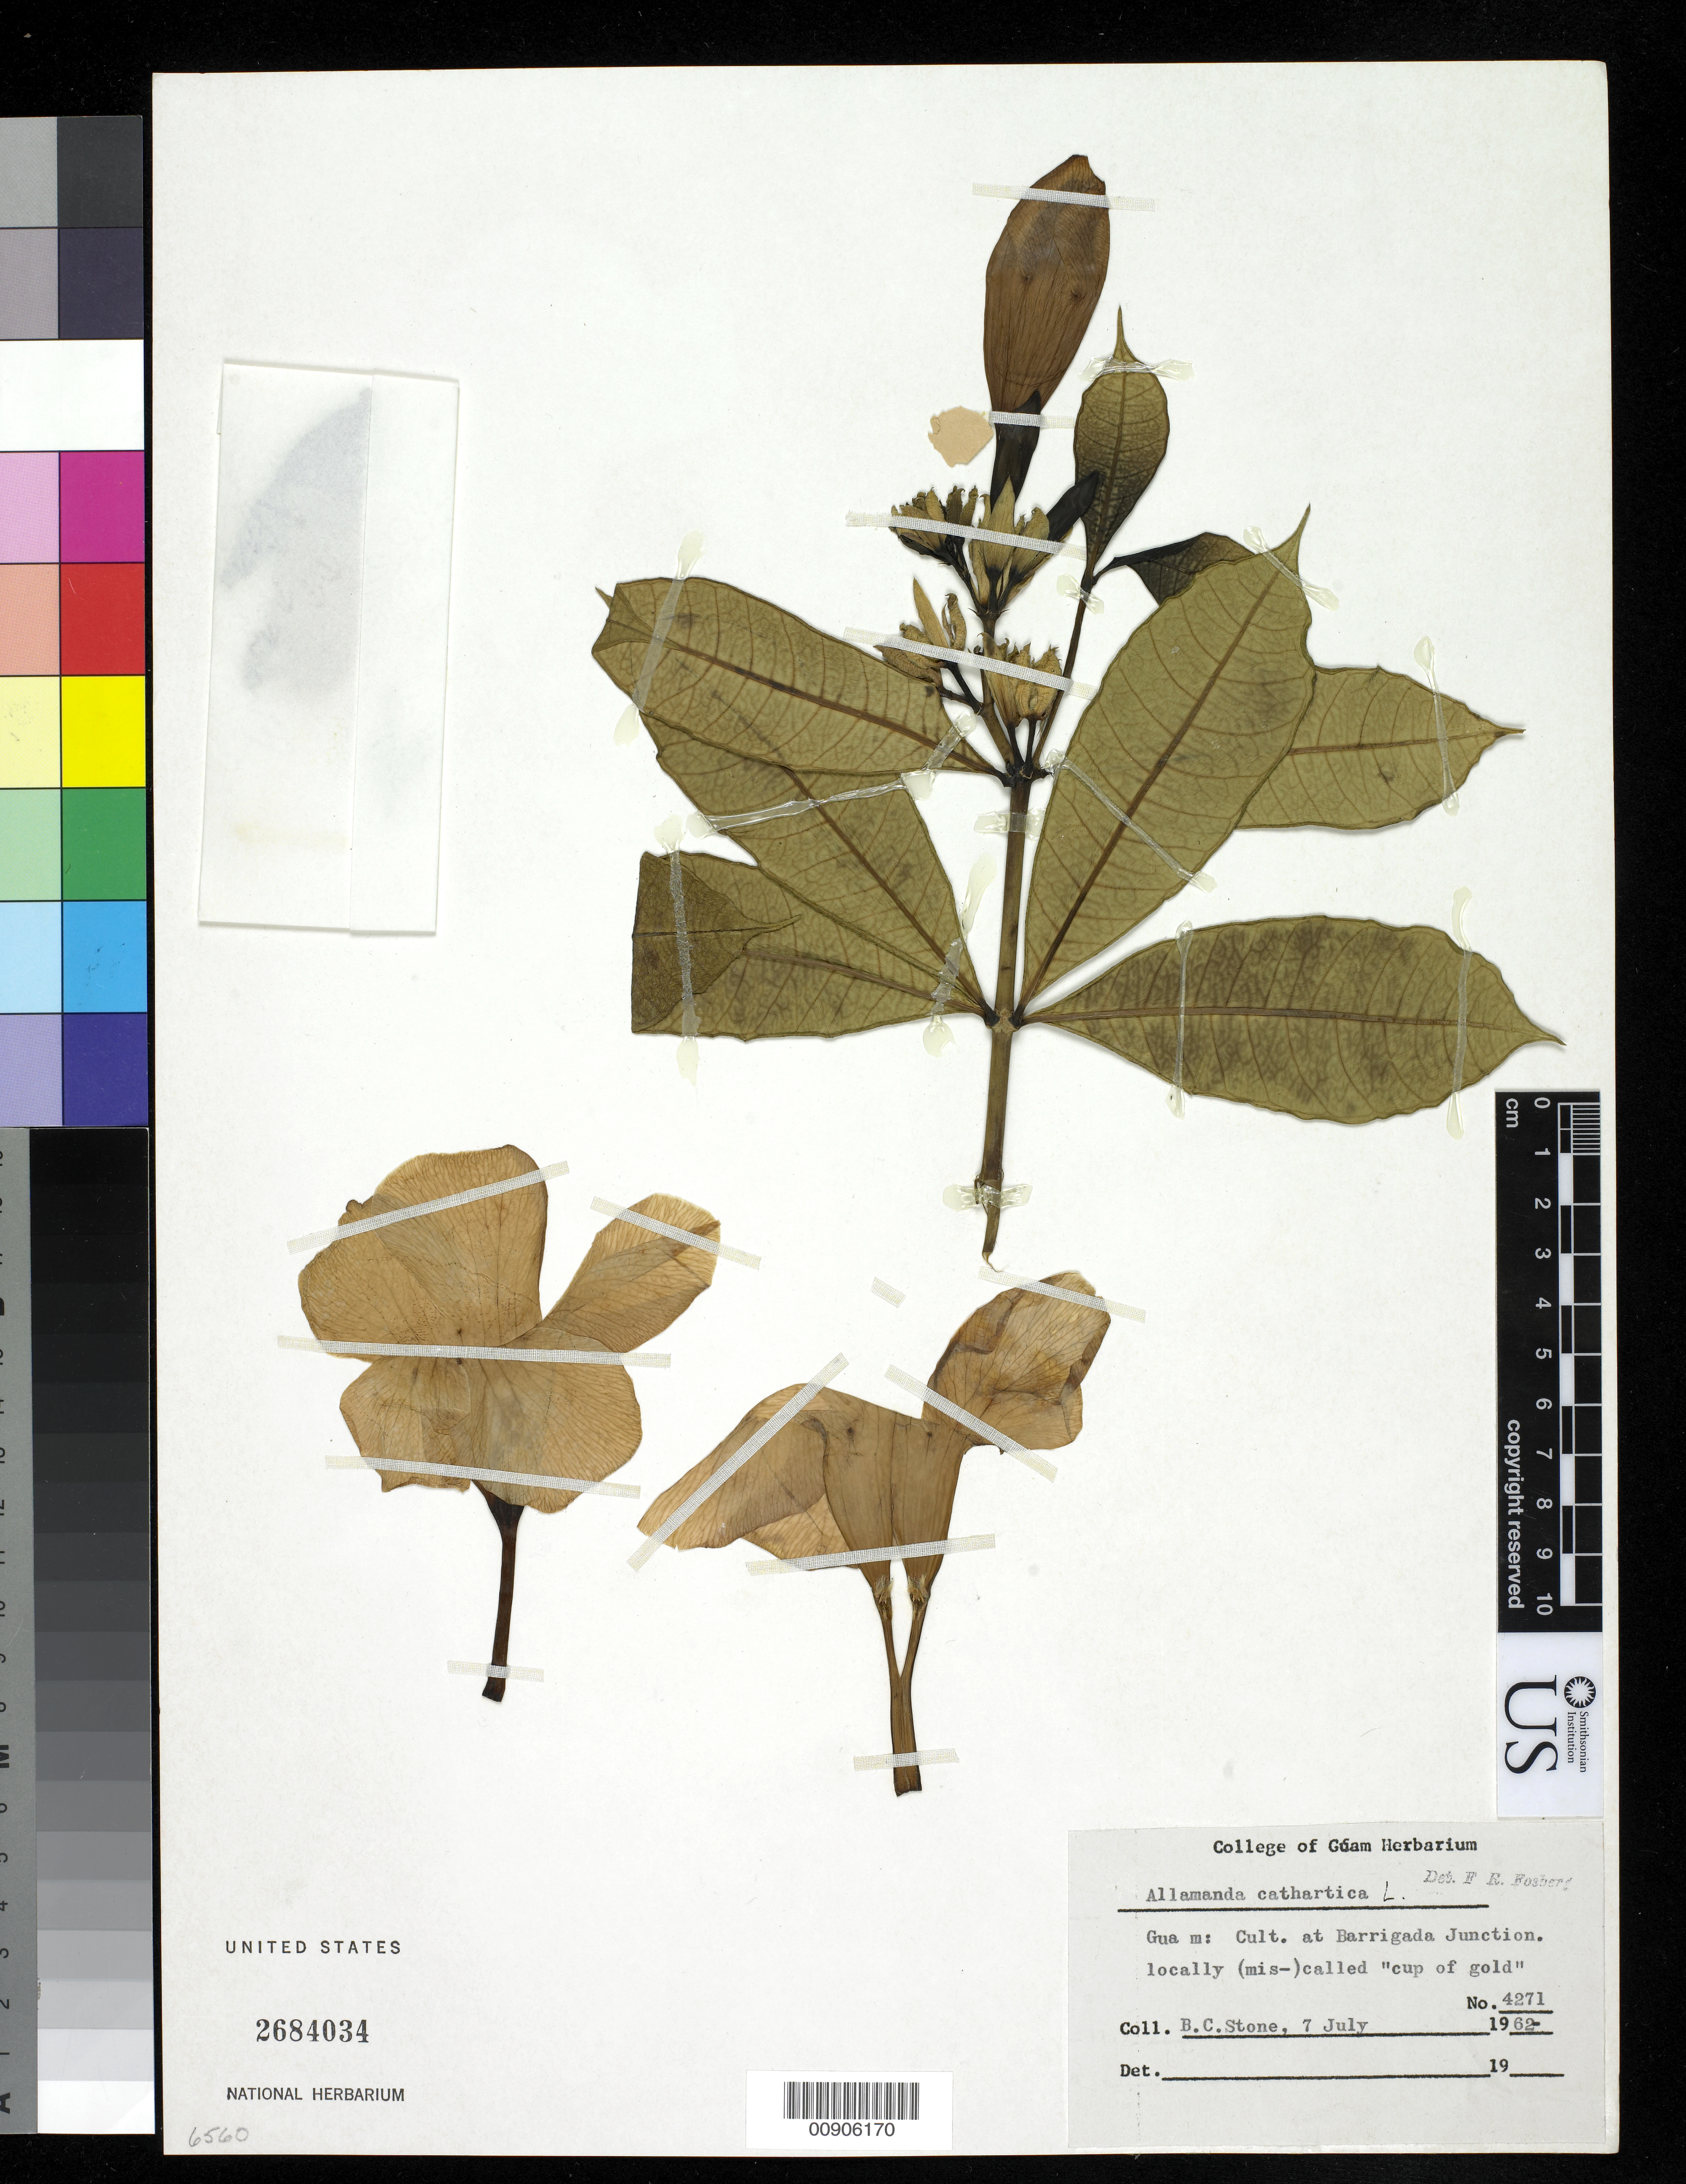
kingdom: Plantae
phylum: Tracheophyta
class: Magnoliopsida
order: Gentianales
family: Apocynaceae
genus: Allamanda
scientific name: Allamanda cathartica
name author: L.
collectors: B. C. Stone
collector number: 4271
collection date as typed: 1962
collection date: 1962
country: Guam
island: Guam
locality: Cult. At Barrigada Junction.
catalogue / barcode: US 2684034